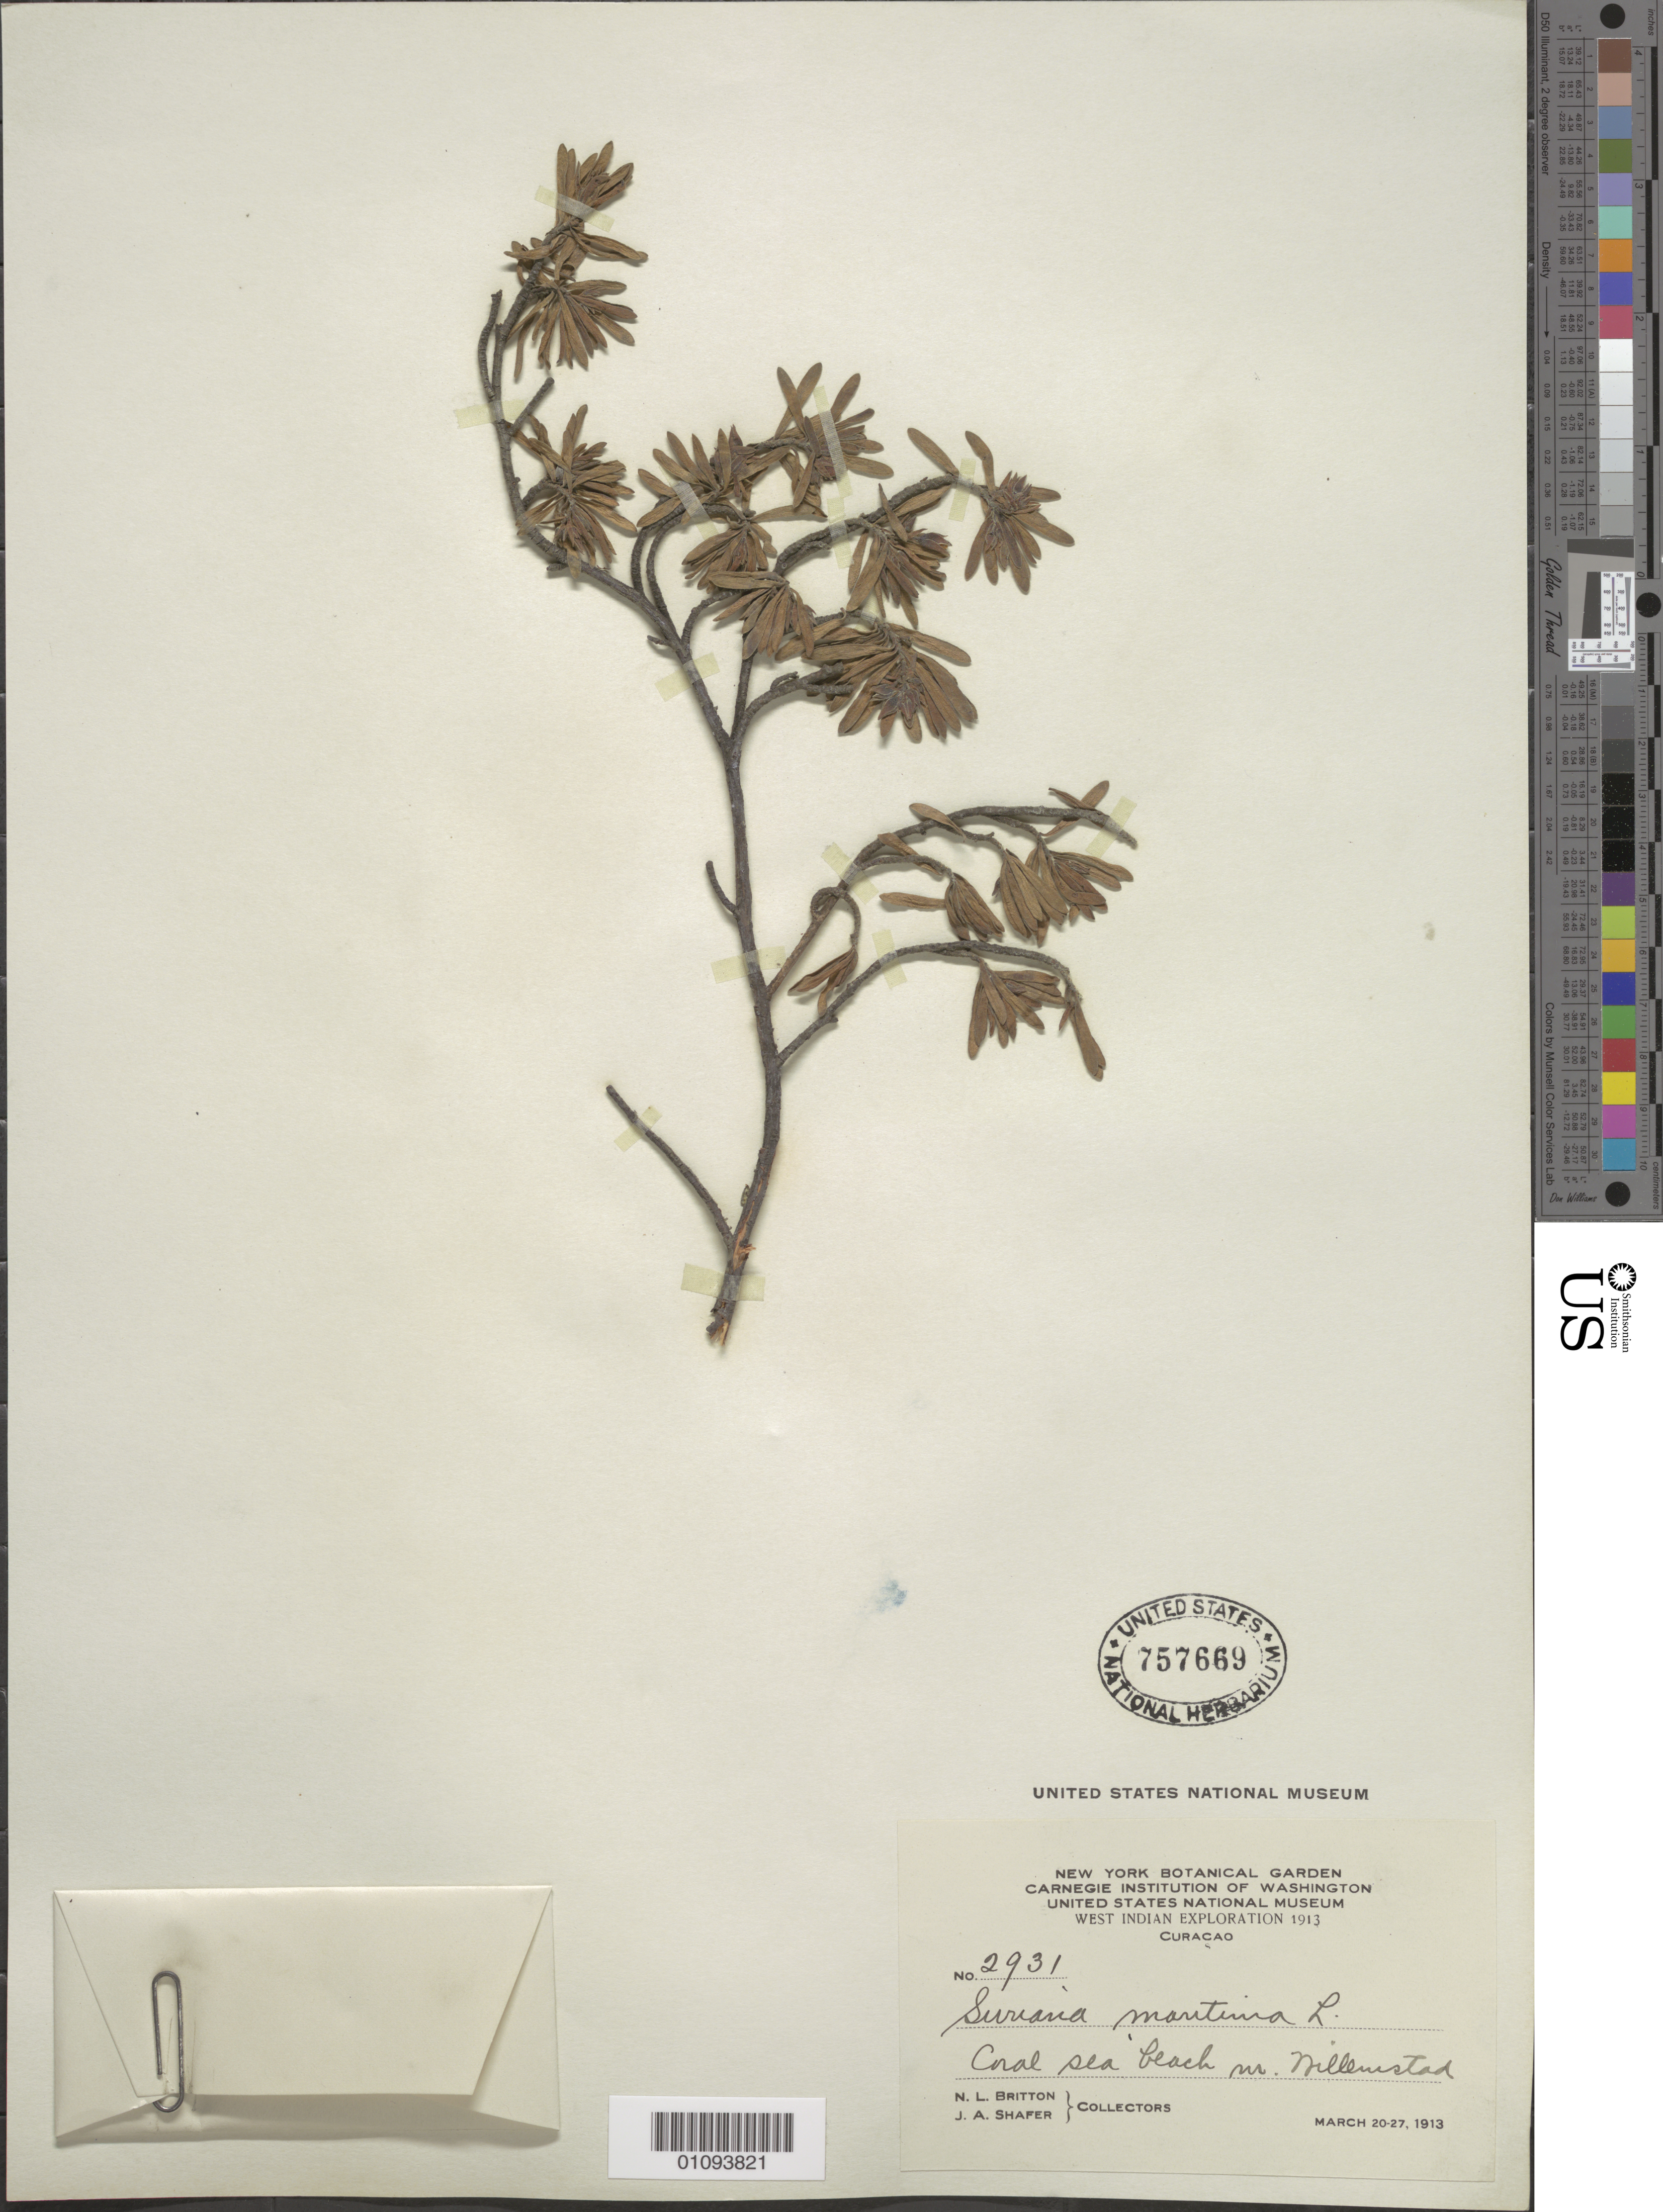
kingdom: Plantae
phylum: Tracheophyta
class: Magnoliopsida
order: Fabales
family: Surianaceae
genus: Suriana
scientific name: Suriana maritima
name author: L.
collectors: N. Britton & J. A. Shafer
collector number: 2931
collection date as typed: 20 Mar 1913 to 27 Mar 1913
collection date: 1913-03-20/1913-03-27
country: Curaçao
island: Curaçao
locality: Near Nielleuestad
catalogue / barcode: US 757669